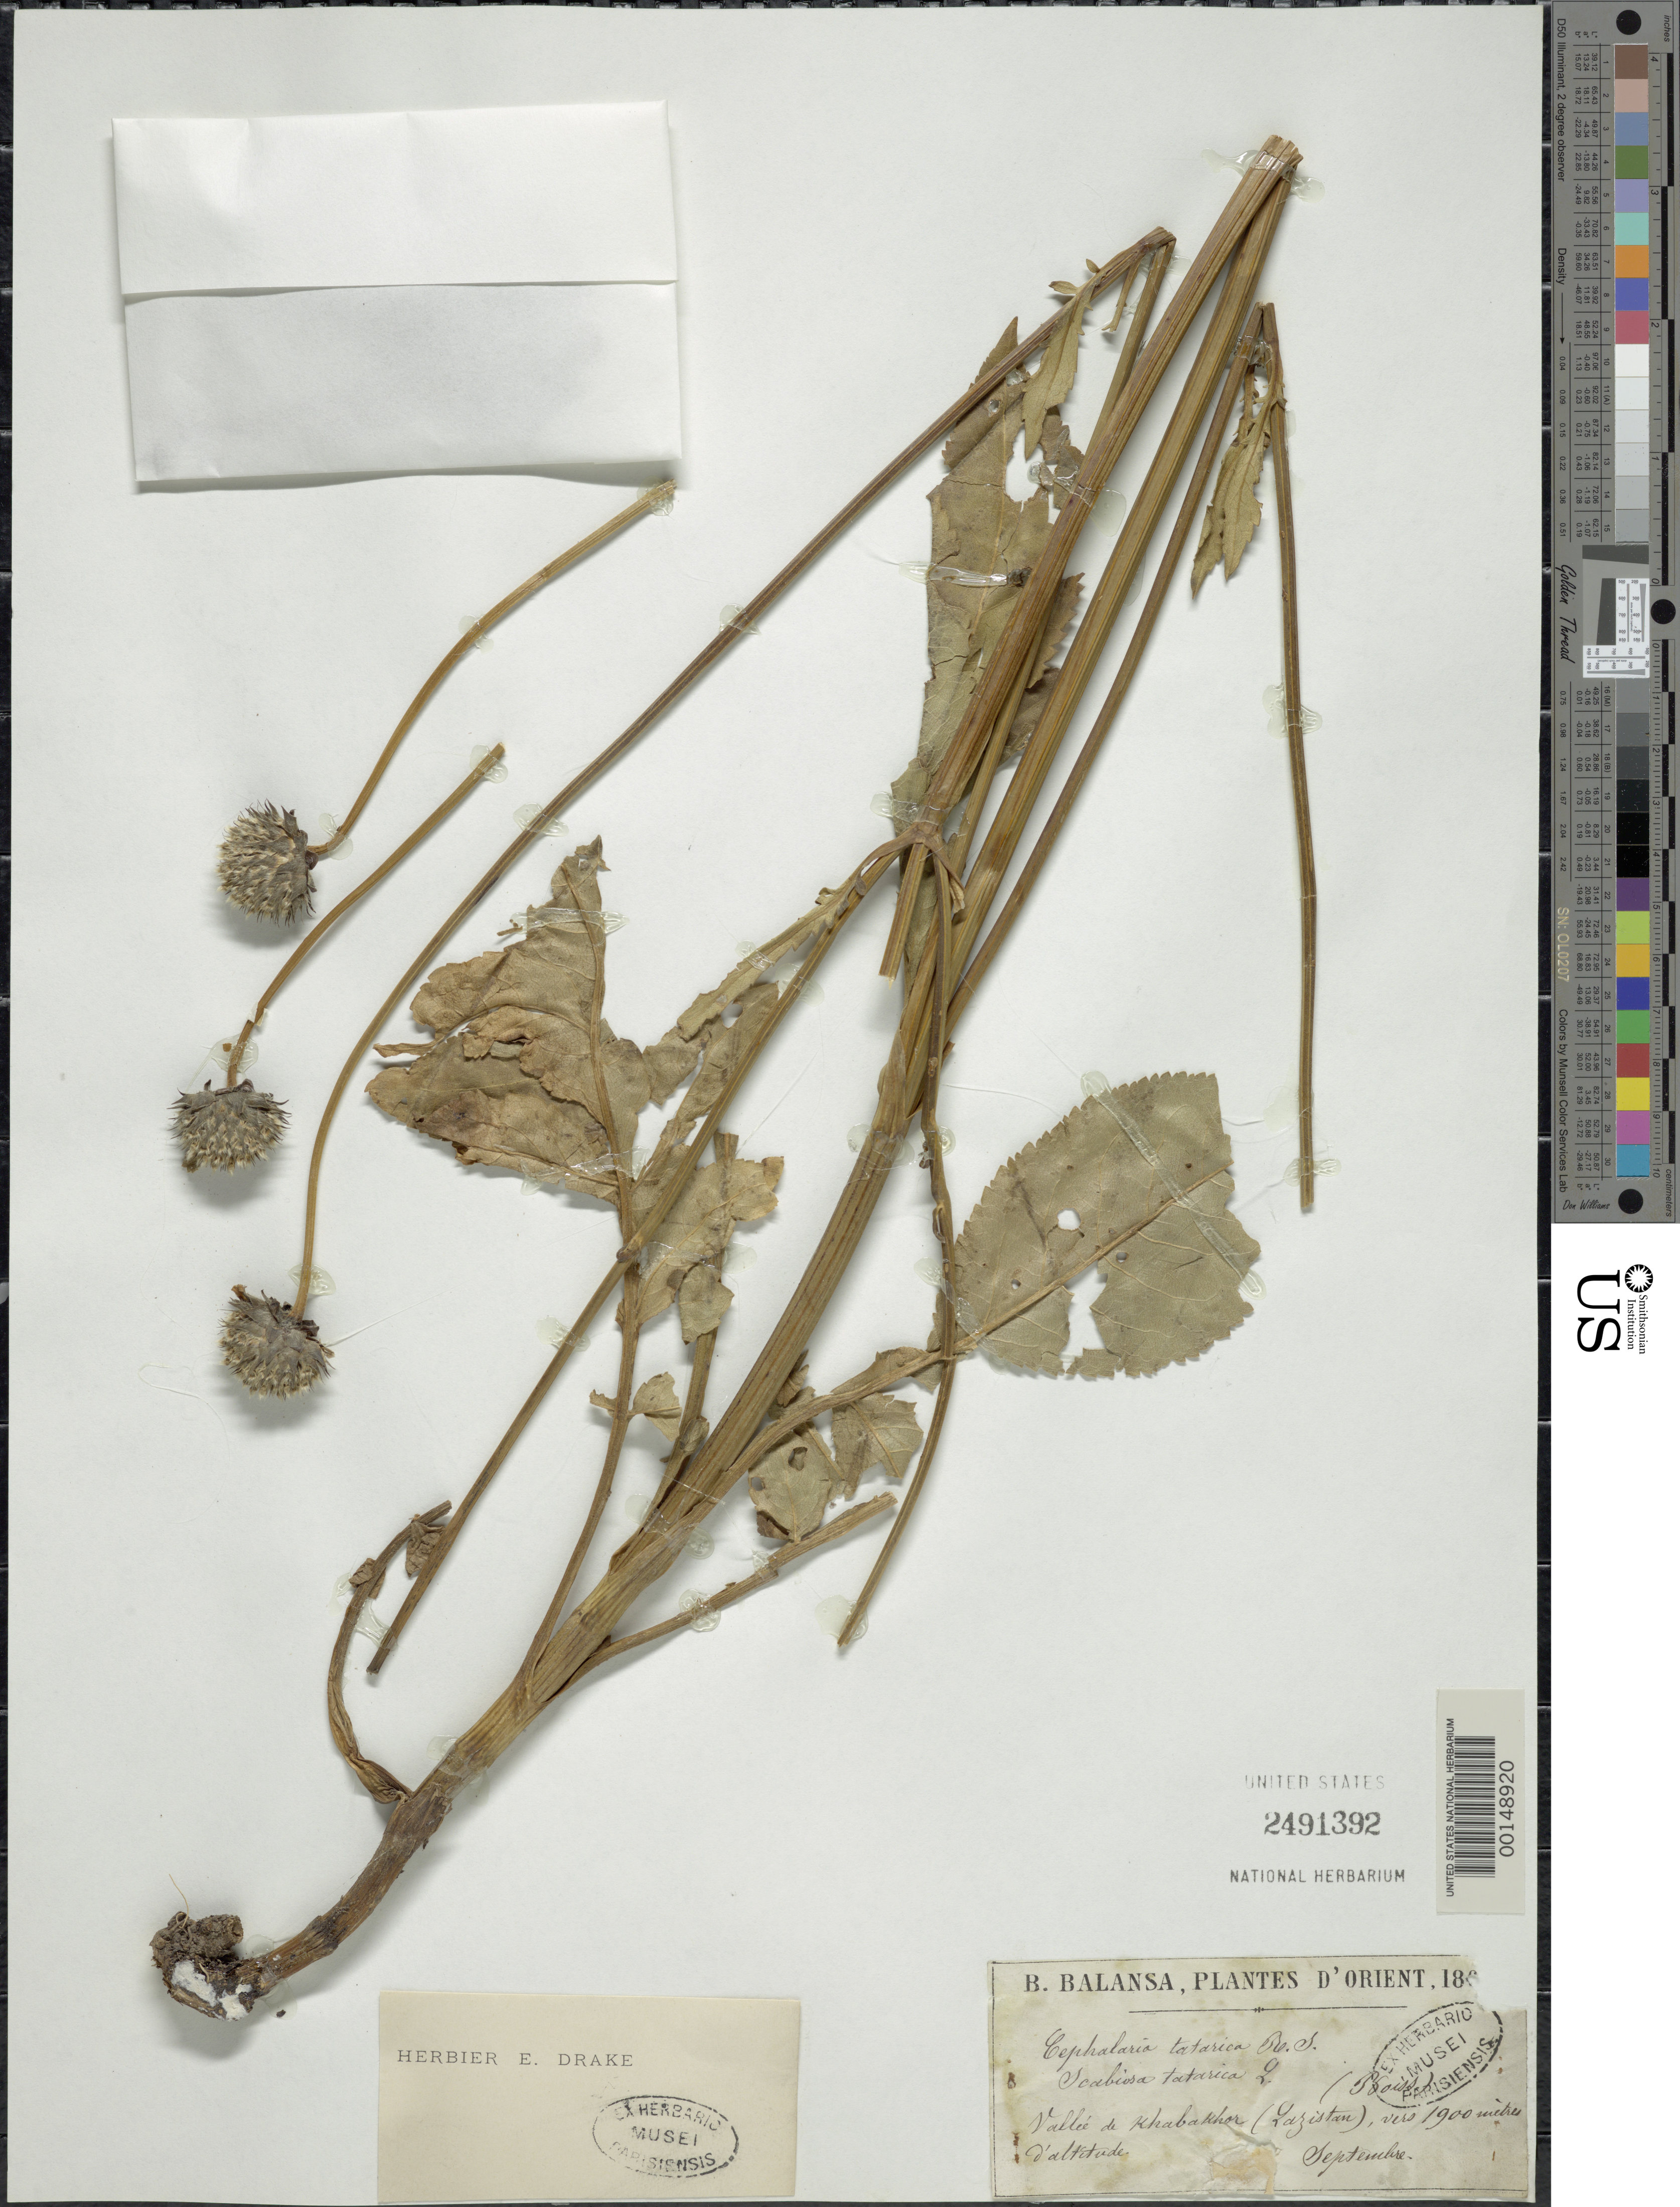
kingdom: Plantae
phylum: Tracheophyta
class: Magnoliopsida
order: Dipsacales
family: Caprifoliaceae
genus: Cephalaria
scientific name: Cephalaria tatarica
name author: Schrad.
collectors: B. Balansa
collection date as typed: Sep 186-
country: Turkey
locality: Vallee de Khabakhor (Lazistan)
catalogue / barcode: US 2491392